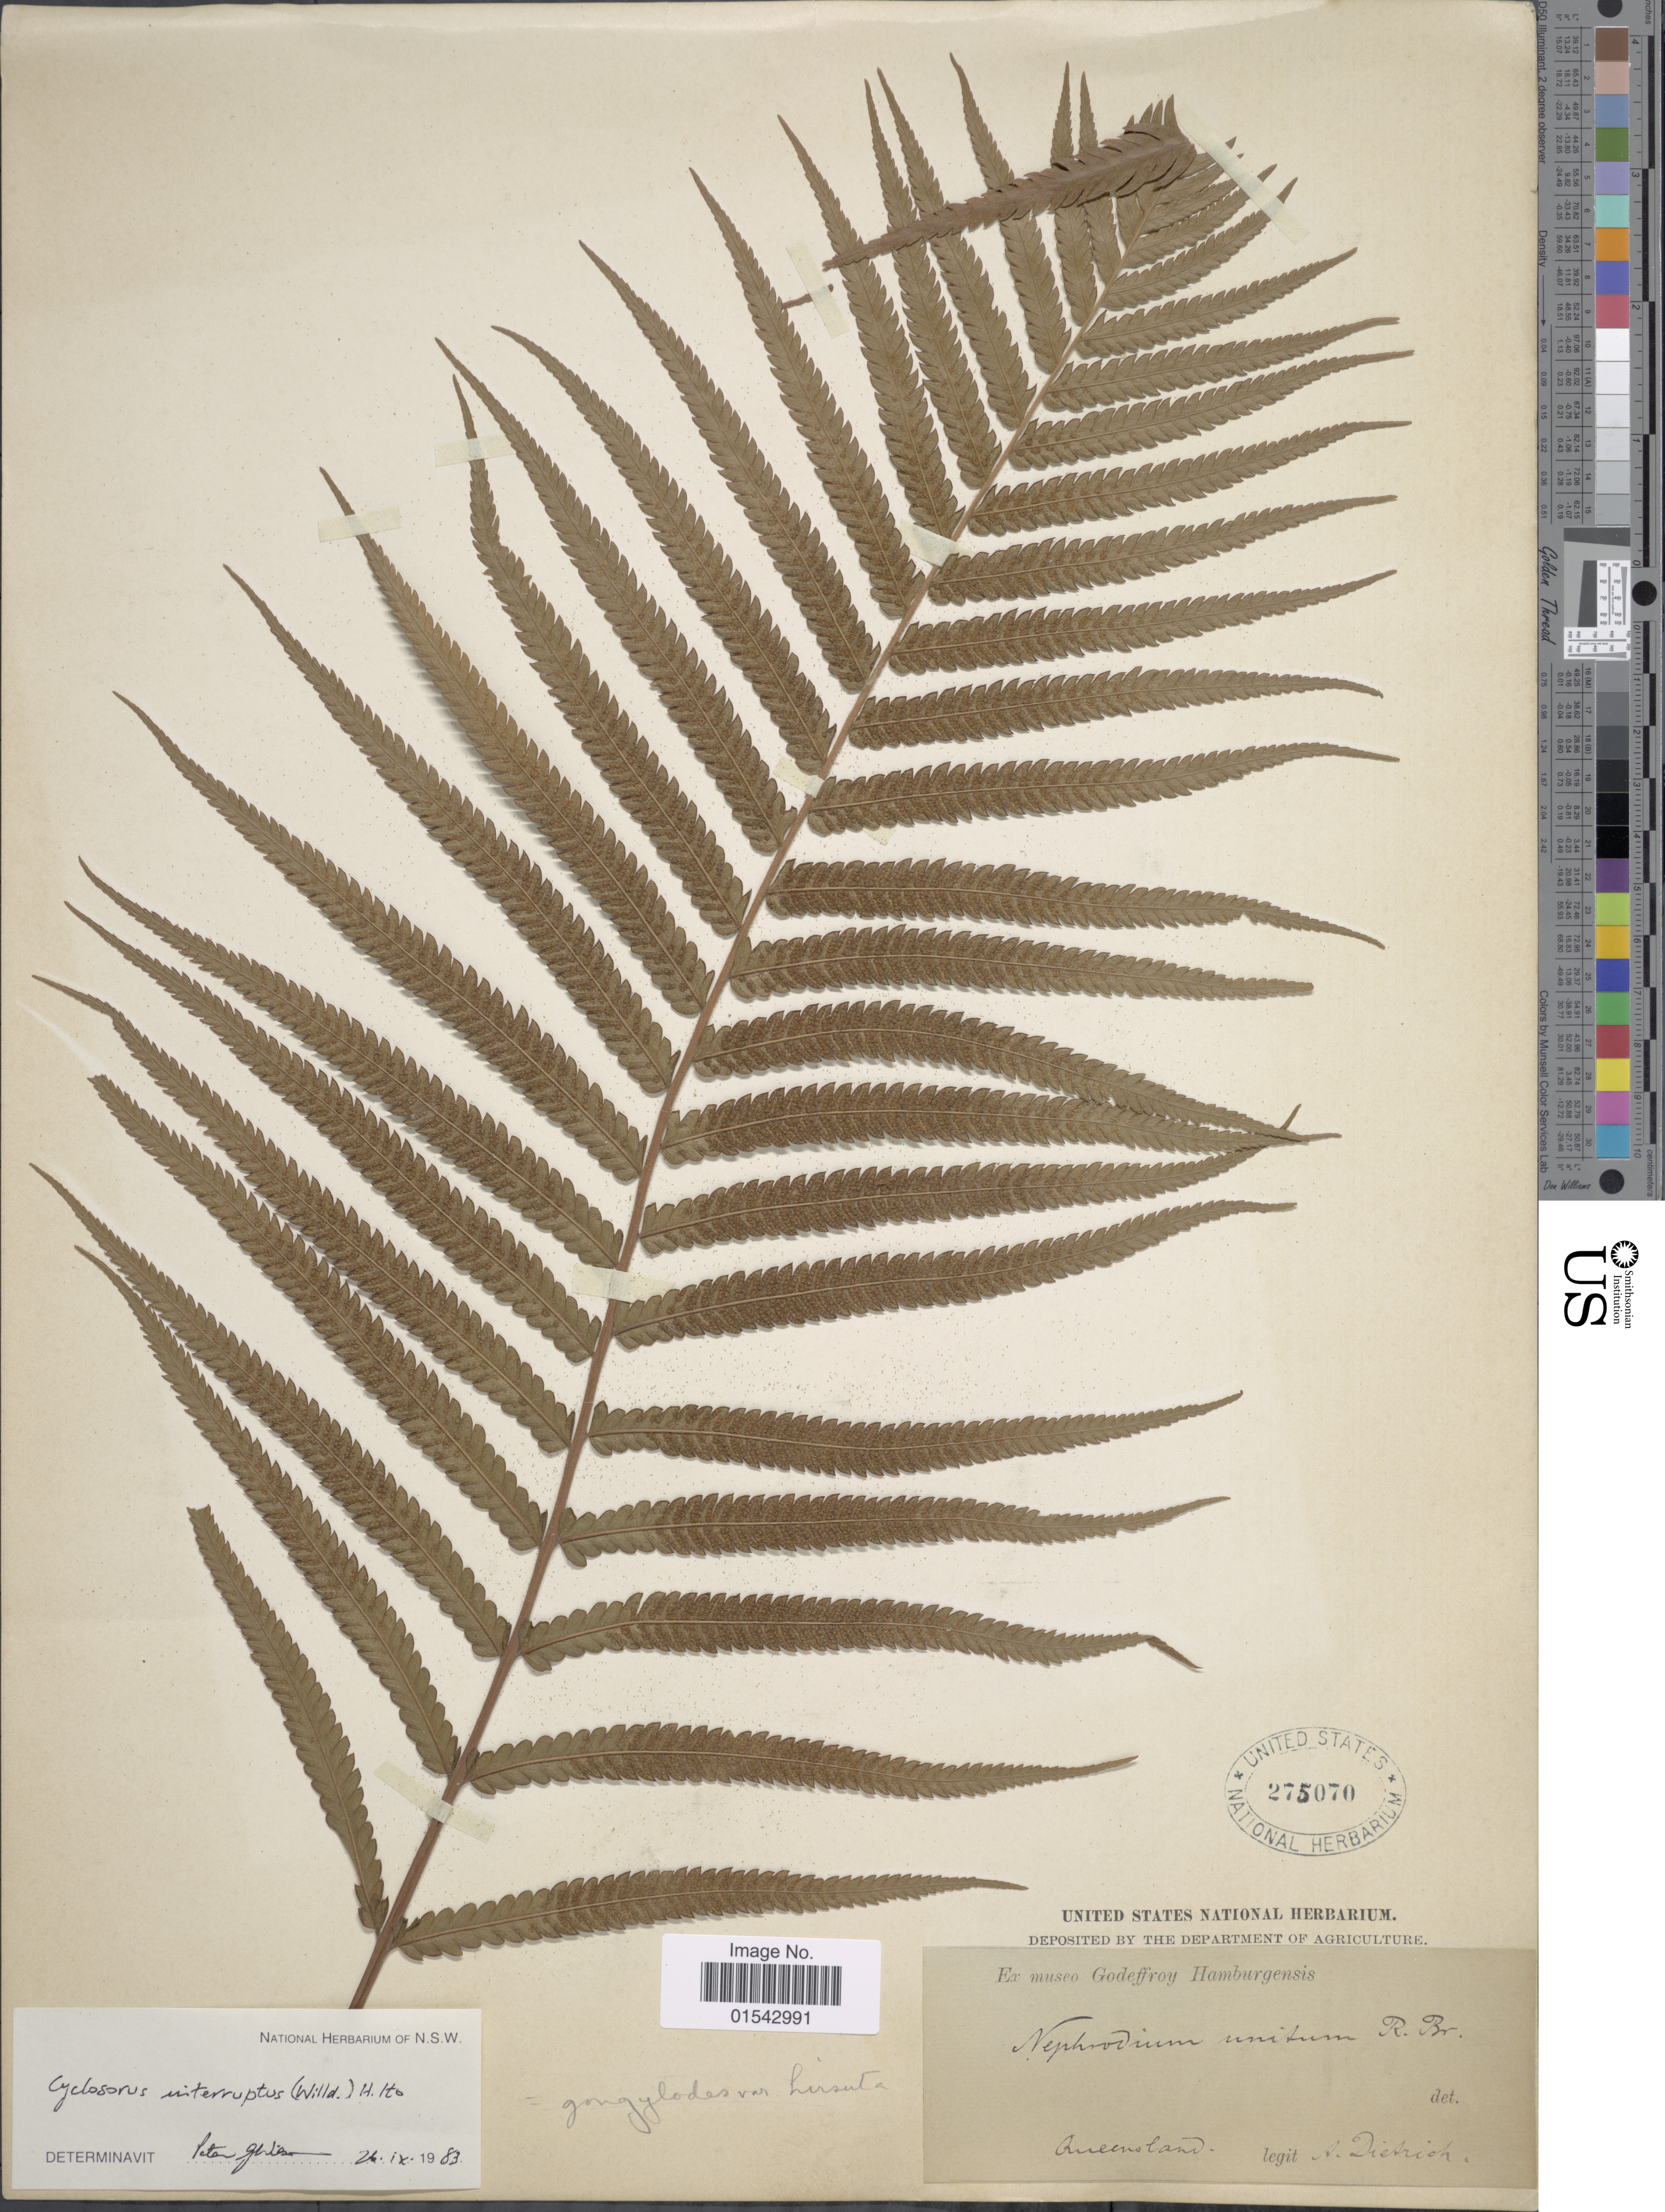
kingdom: Plantae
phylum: Tracheophyta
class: Polypodiopsida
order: Polypodiales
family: Thelypteridaceae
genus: Cyclosorus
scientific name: Cyclosorus interruptus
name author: (Willd.) H. Itô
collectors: A. Dietrich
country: Australia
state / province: Queensland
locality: Queensland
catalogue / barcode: US 275070